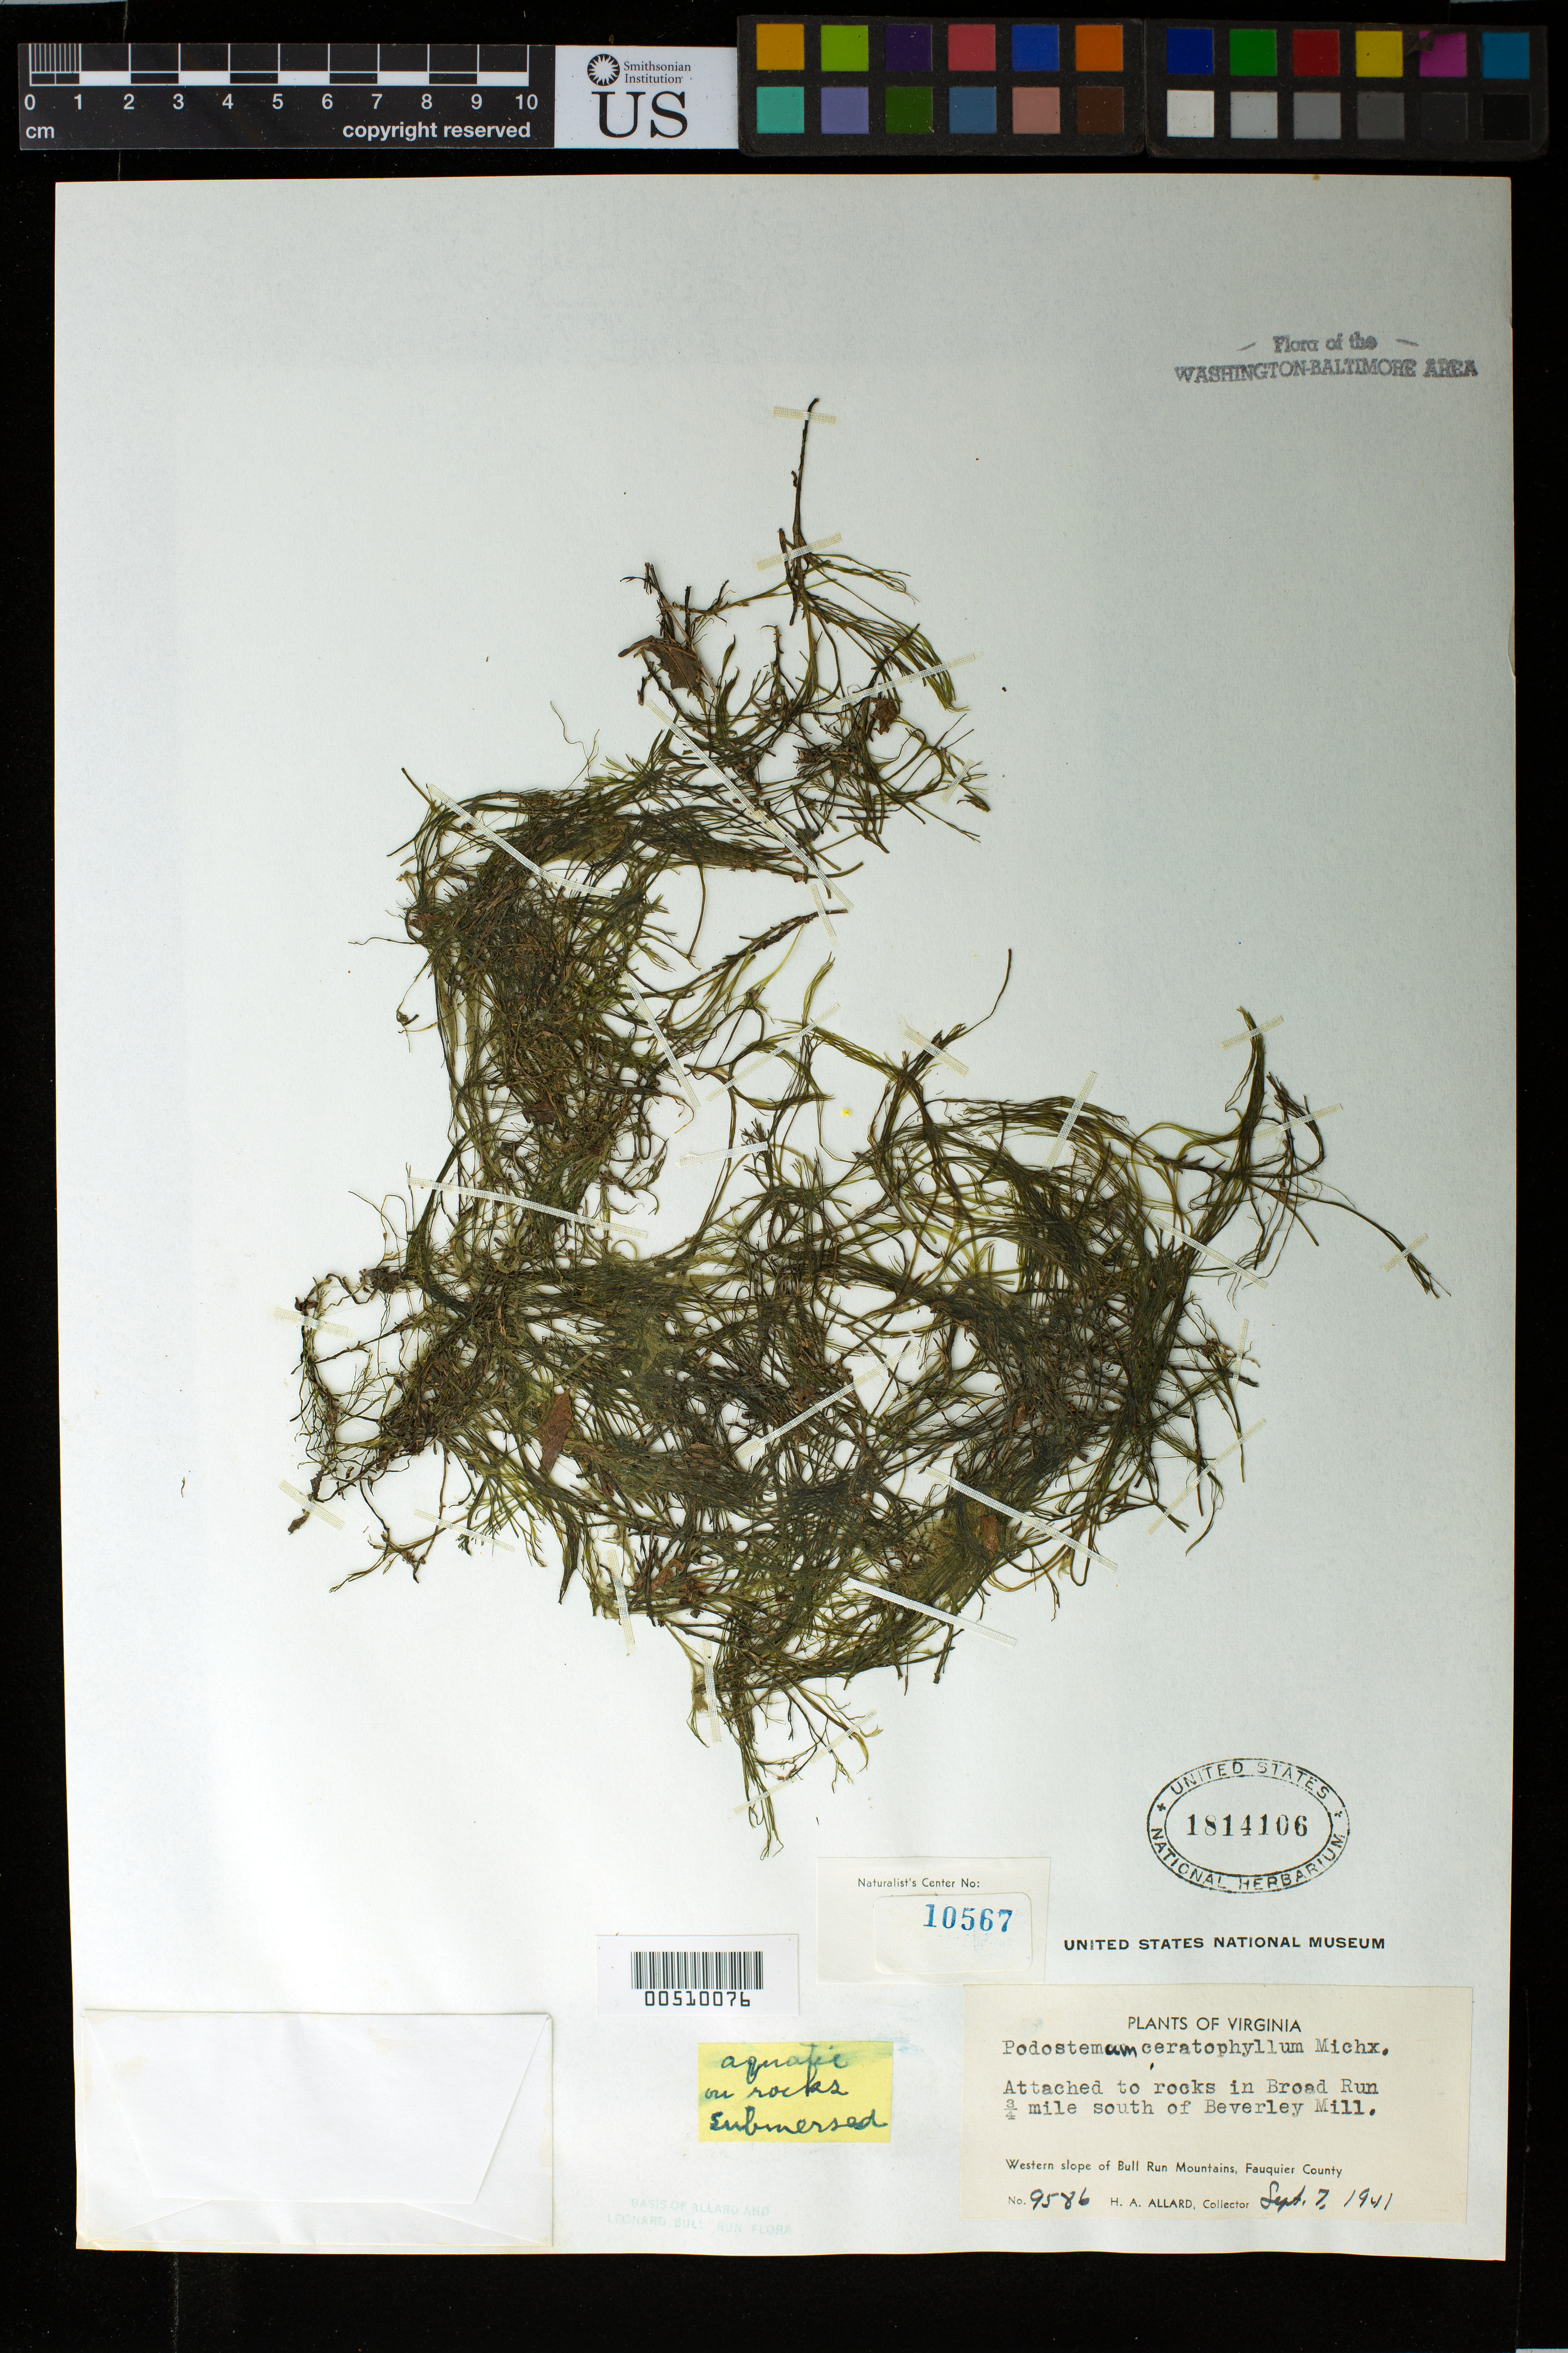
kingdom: Plantae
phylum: Tracheophyta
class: Magnoliopsida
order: Malpighiales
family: Podostemaceae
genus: Podostemum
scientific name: Podostemum ceratophylllum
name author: Michx.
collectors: H. A. Allard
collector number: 9586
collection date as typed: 07 Sep 1941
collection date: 1941-09-07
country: United States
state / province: Virginia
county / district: Fauquier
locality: Bull Run Mts., Broad Run, .75 mi. S of Beverley Mill Bull Run Mts.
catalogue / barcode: US 1814106